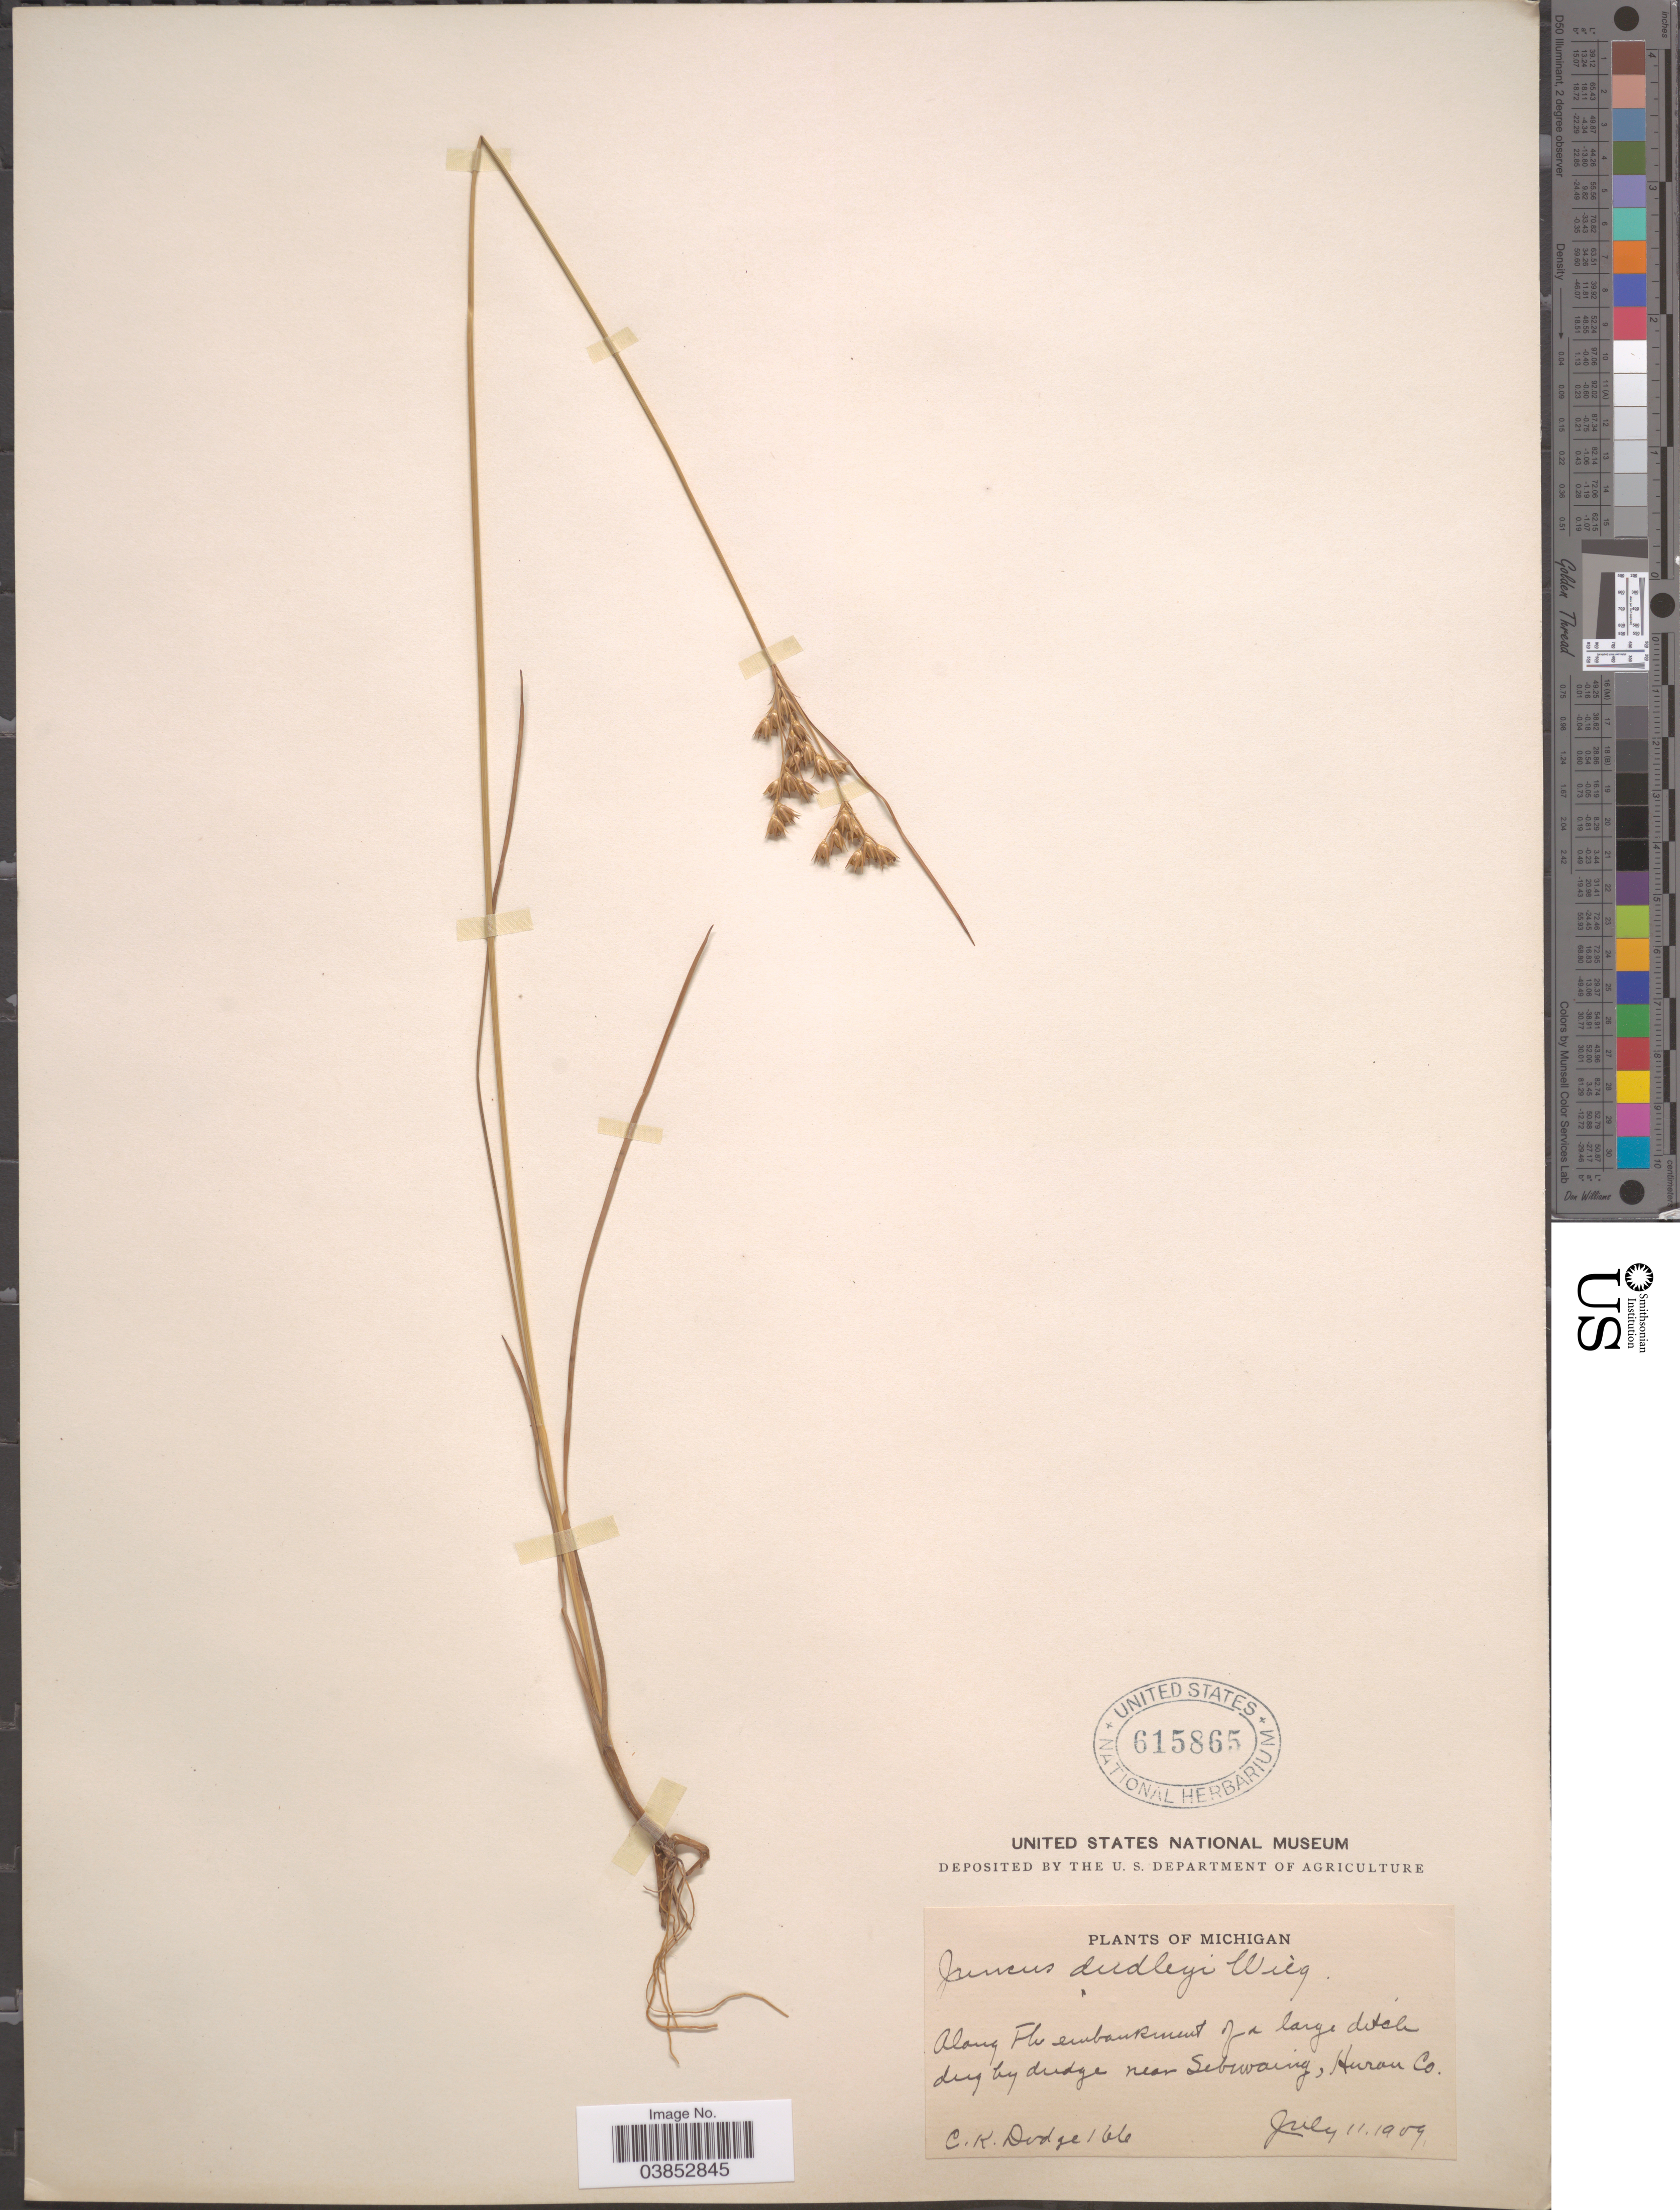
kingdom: Plantae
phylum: Tracheophyta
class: Liliopsida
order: Poales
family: Juncaceae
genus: Juncus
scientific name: Juncus dudleyi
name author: Wiegand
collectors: C. Dodge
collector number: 166*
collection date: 1909-07-11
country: United States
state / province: Michigan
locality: Along the embankment of a large ditch dug by dredge near Sebewaing, Huron Co.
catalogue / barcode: US 615865